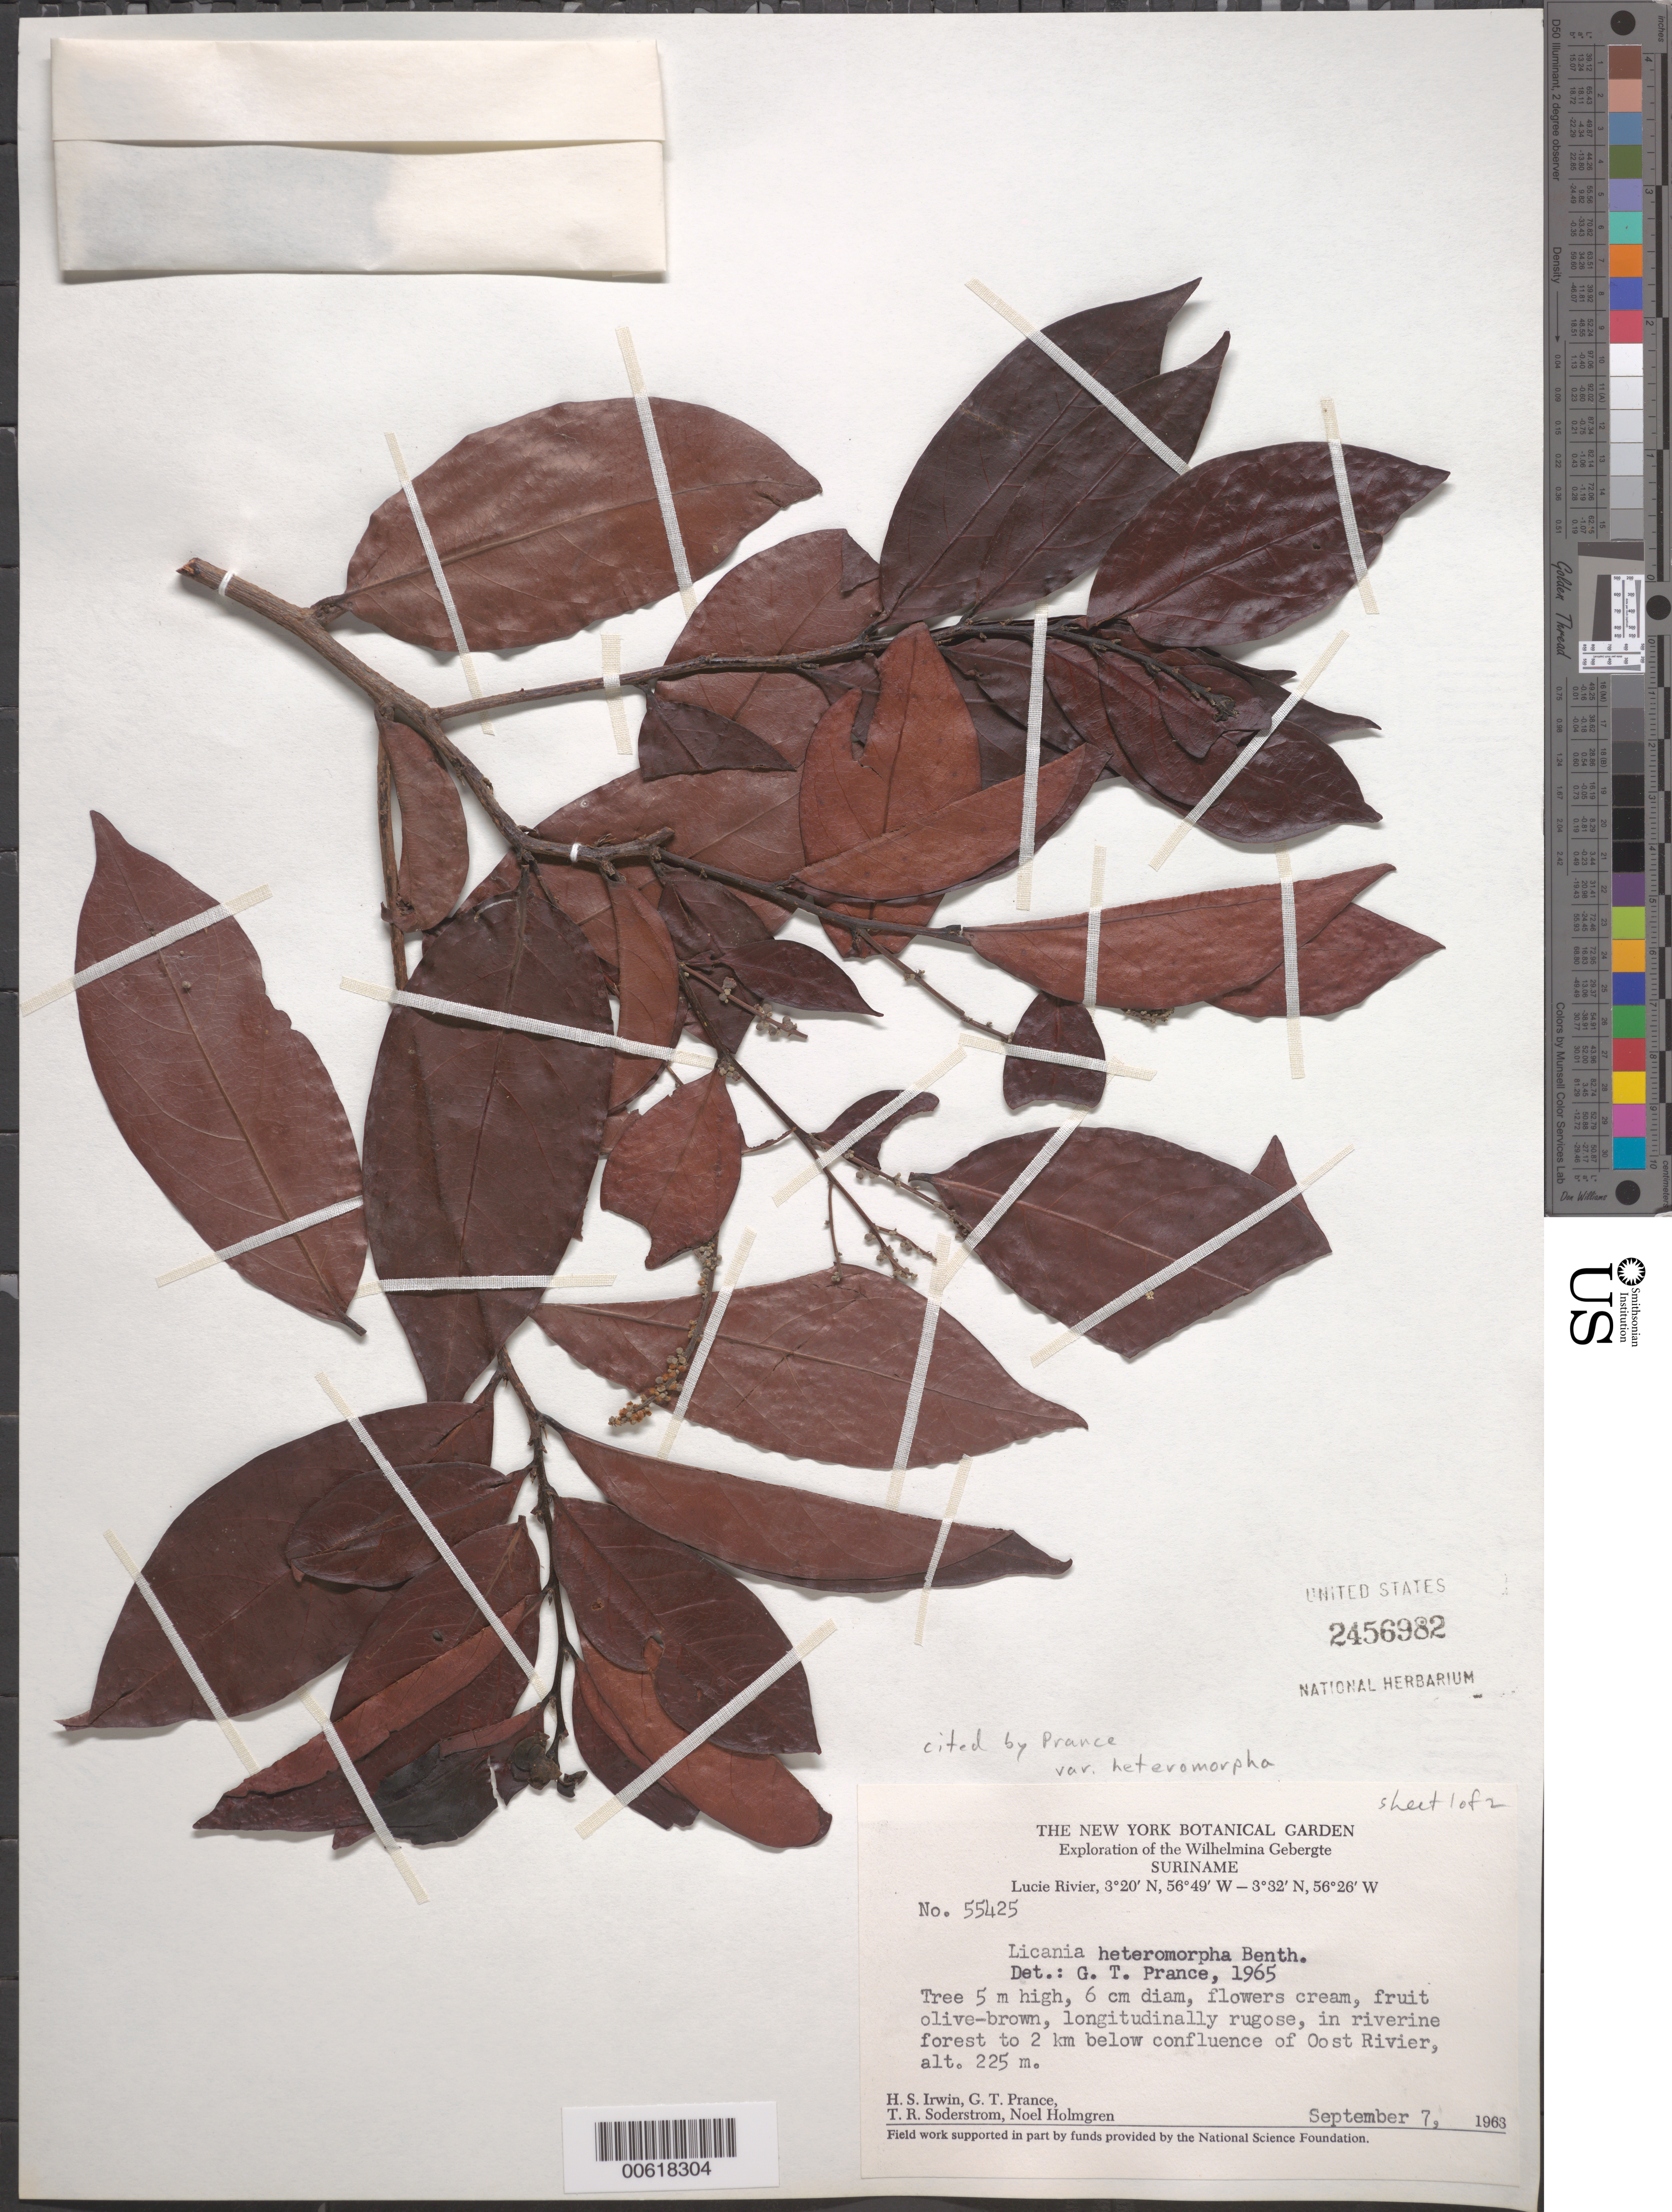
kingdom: Plantae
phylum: Tracheophyta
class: Magnoliopsida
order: Malpighiales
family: Chrysobalanaceae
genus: Hymenopus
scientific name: Hymenopus heteromorphus var. heteromorphus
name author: (Benth.) Sothers & Prance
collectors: H. Irwin, G. T. Prance, T. R. Soderstrom & N. H. Holmgren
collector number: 55425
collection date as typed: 7-Sep-63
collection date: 1963-09-07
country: Suriname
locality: Lucie R., 2 km below confl. with Oost R., Wilhelmina Gebergte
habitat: Riverine forest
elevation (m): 225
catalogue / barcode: US 2456982